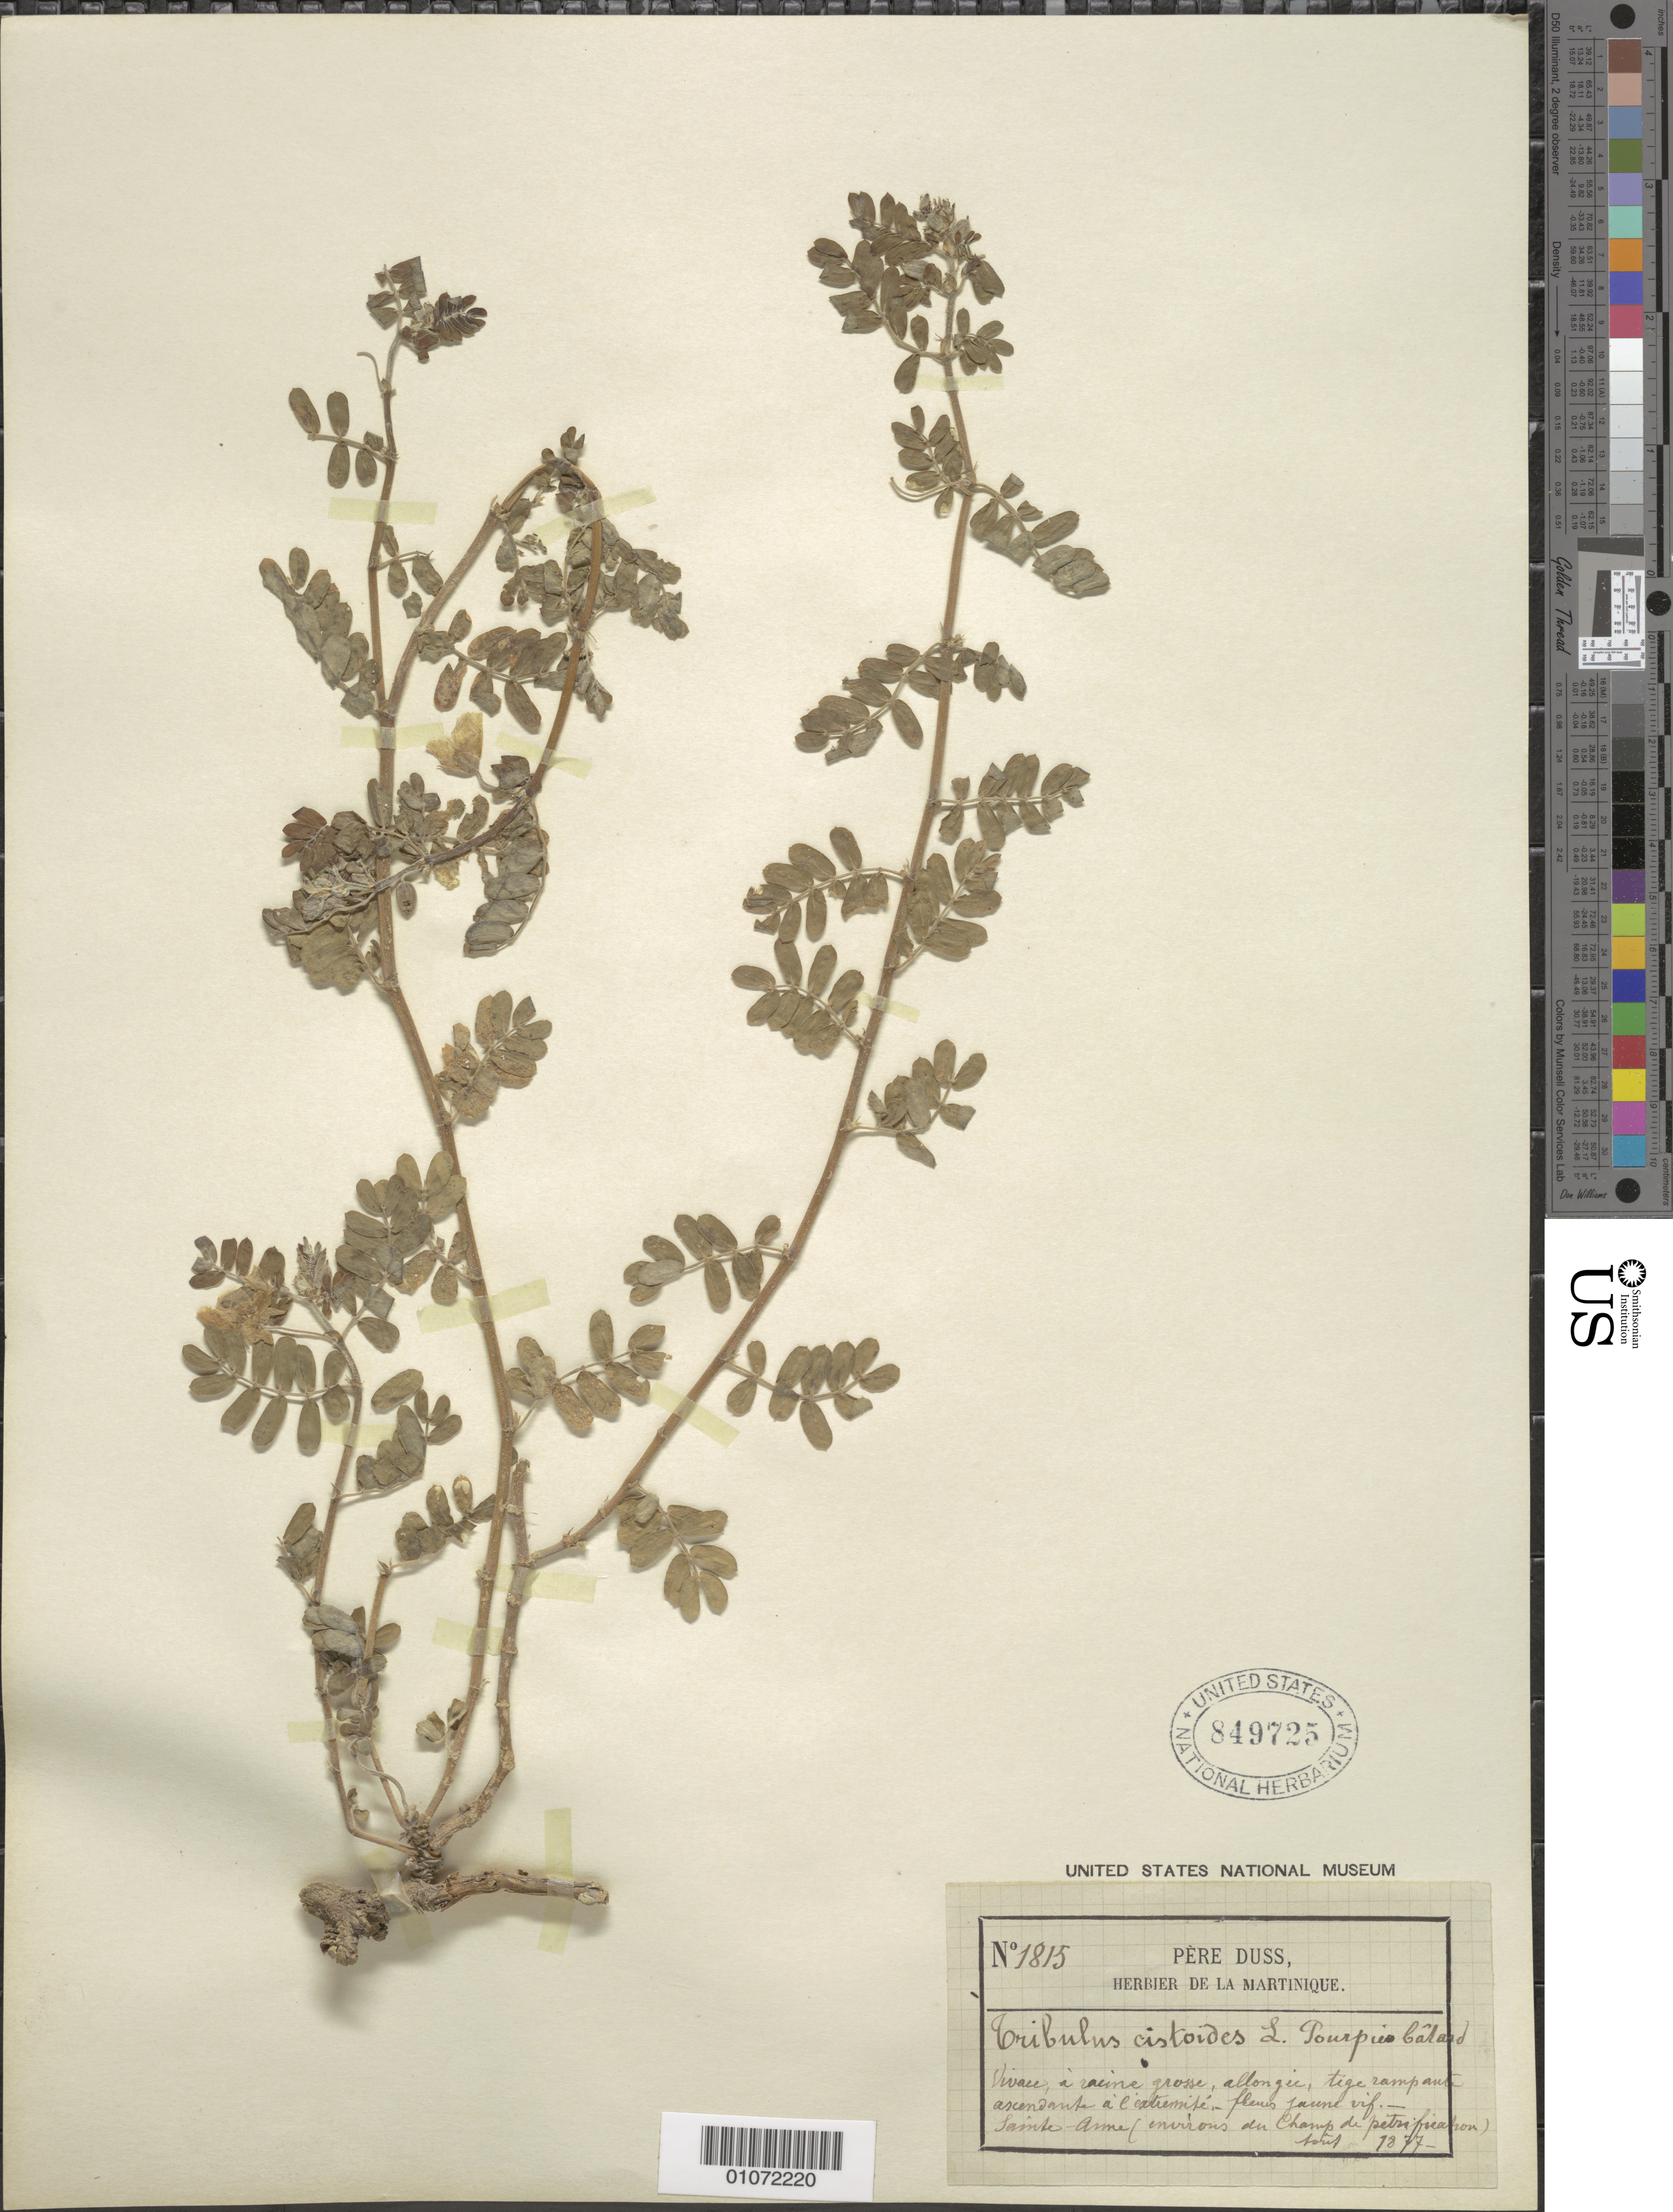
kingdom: Plantae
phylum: Tracheophyta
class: Magnoliopsida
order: Zygophyllales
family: Zygophyllaceae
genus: Tribulus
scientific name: Tribulus cistoides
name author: L.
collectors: Père Duss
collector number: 1815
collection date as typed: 1877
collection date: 1877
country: Martinique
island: Martinique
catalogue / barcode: US 849725